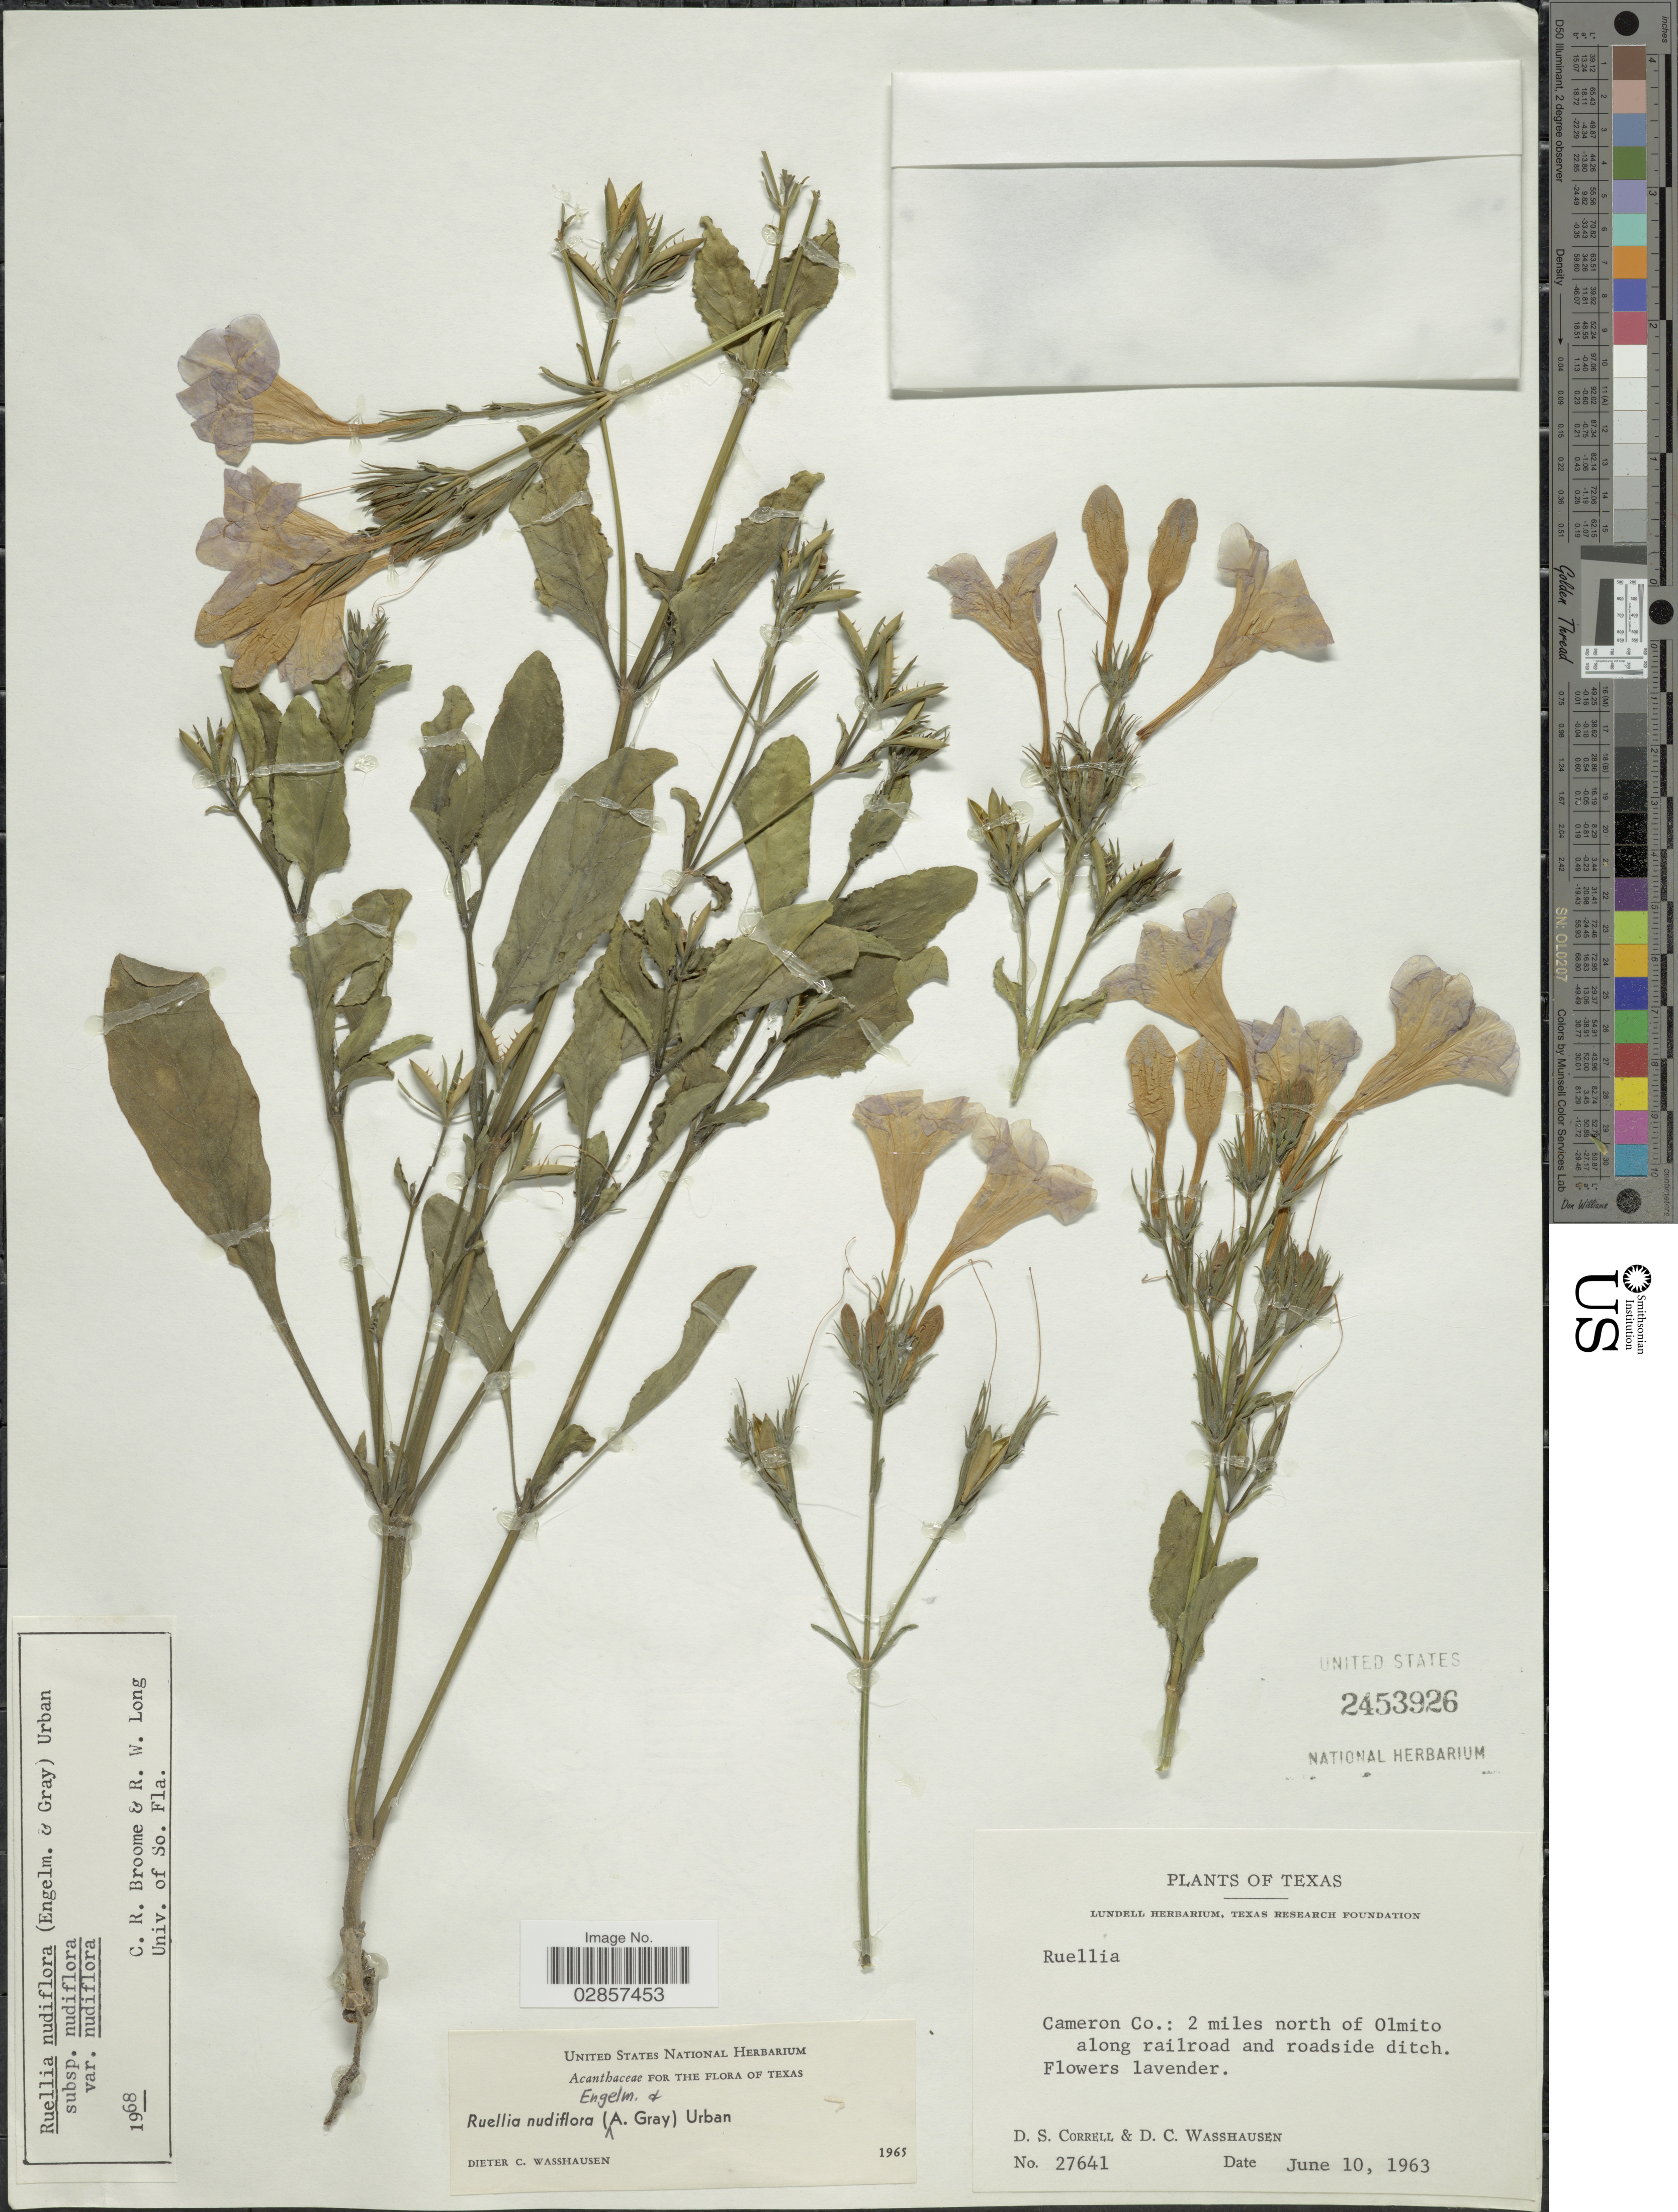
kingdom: Plantae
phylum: Tracheophyta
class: Magnoliopsida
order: Lamiales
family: Acanthaceae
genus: Ruellia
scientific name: Ruellia nudiflora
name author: (Engelm. & A. Gray) Urb.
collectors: D. S. Correll & D. C. Wasshausen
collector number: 27641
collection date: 1963-06-10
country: United States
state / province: Texas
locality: Cameron Co.: 2 miles north of Olmito along railroad and roadside ditch.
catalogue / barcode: US 2453926